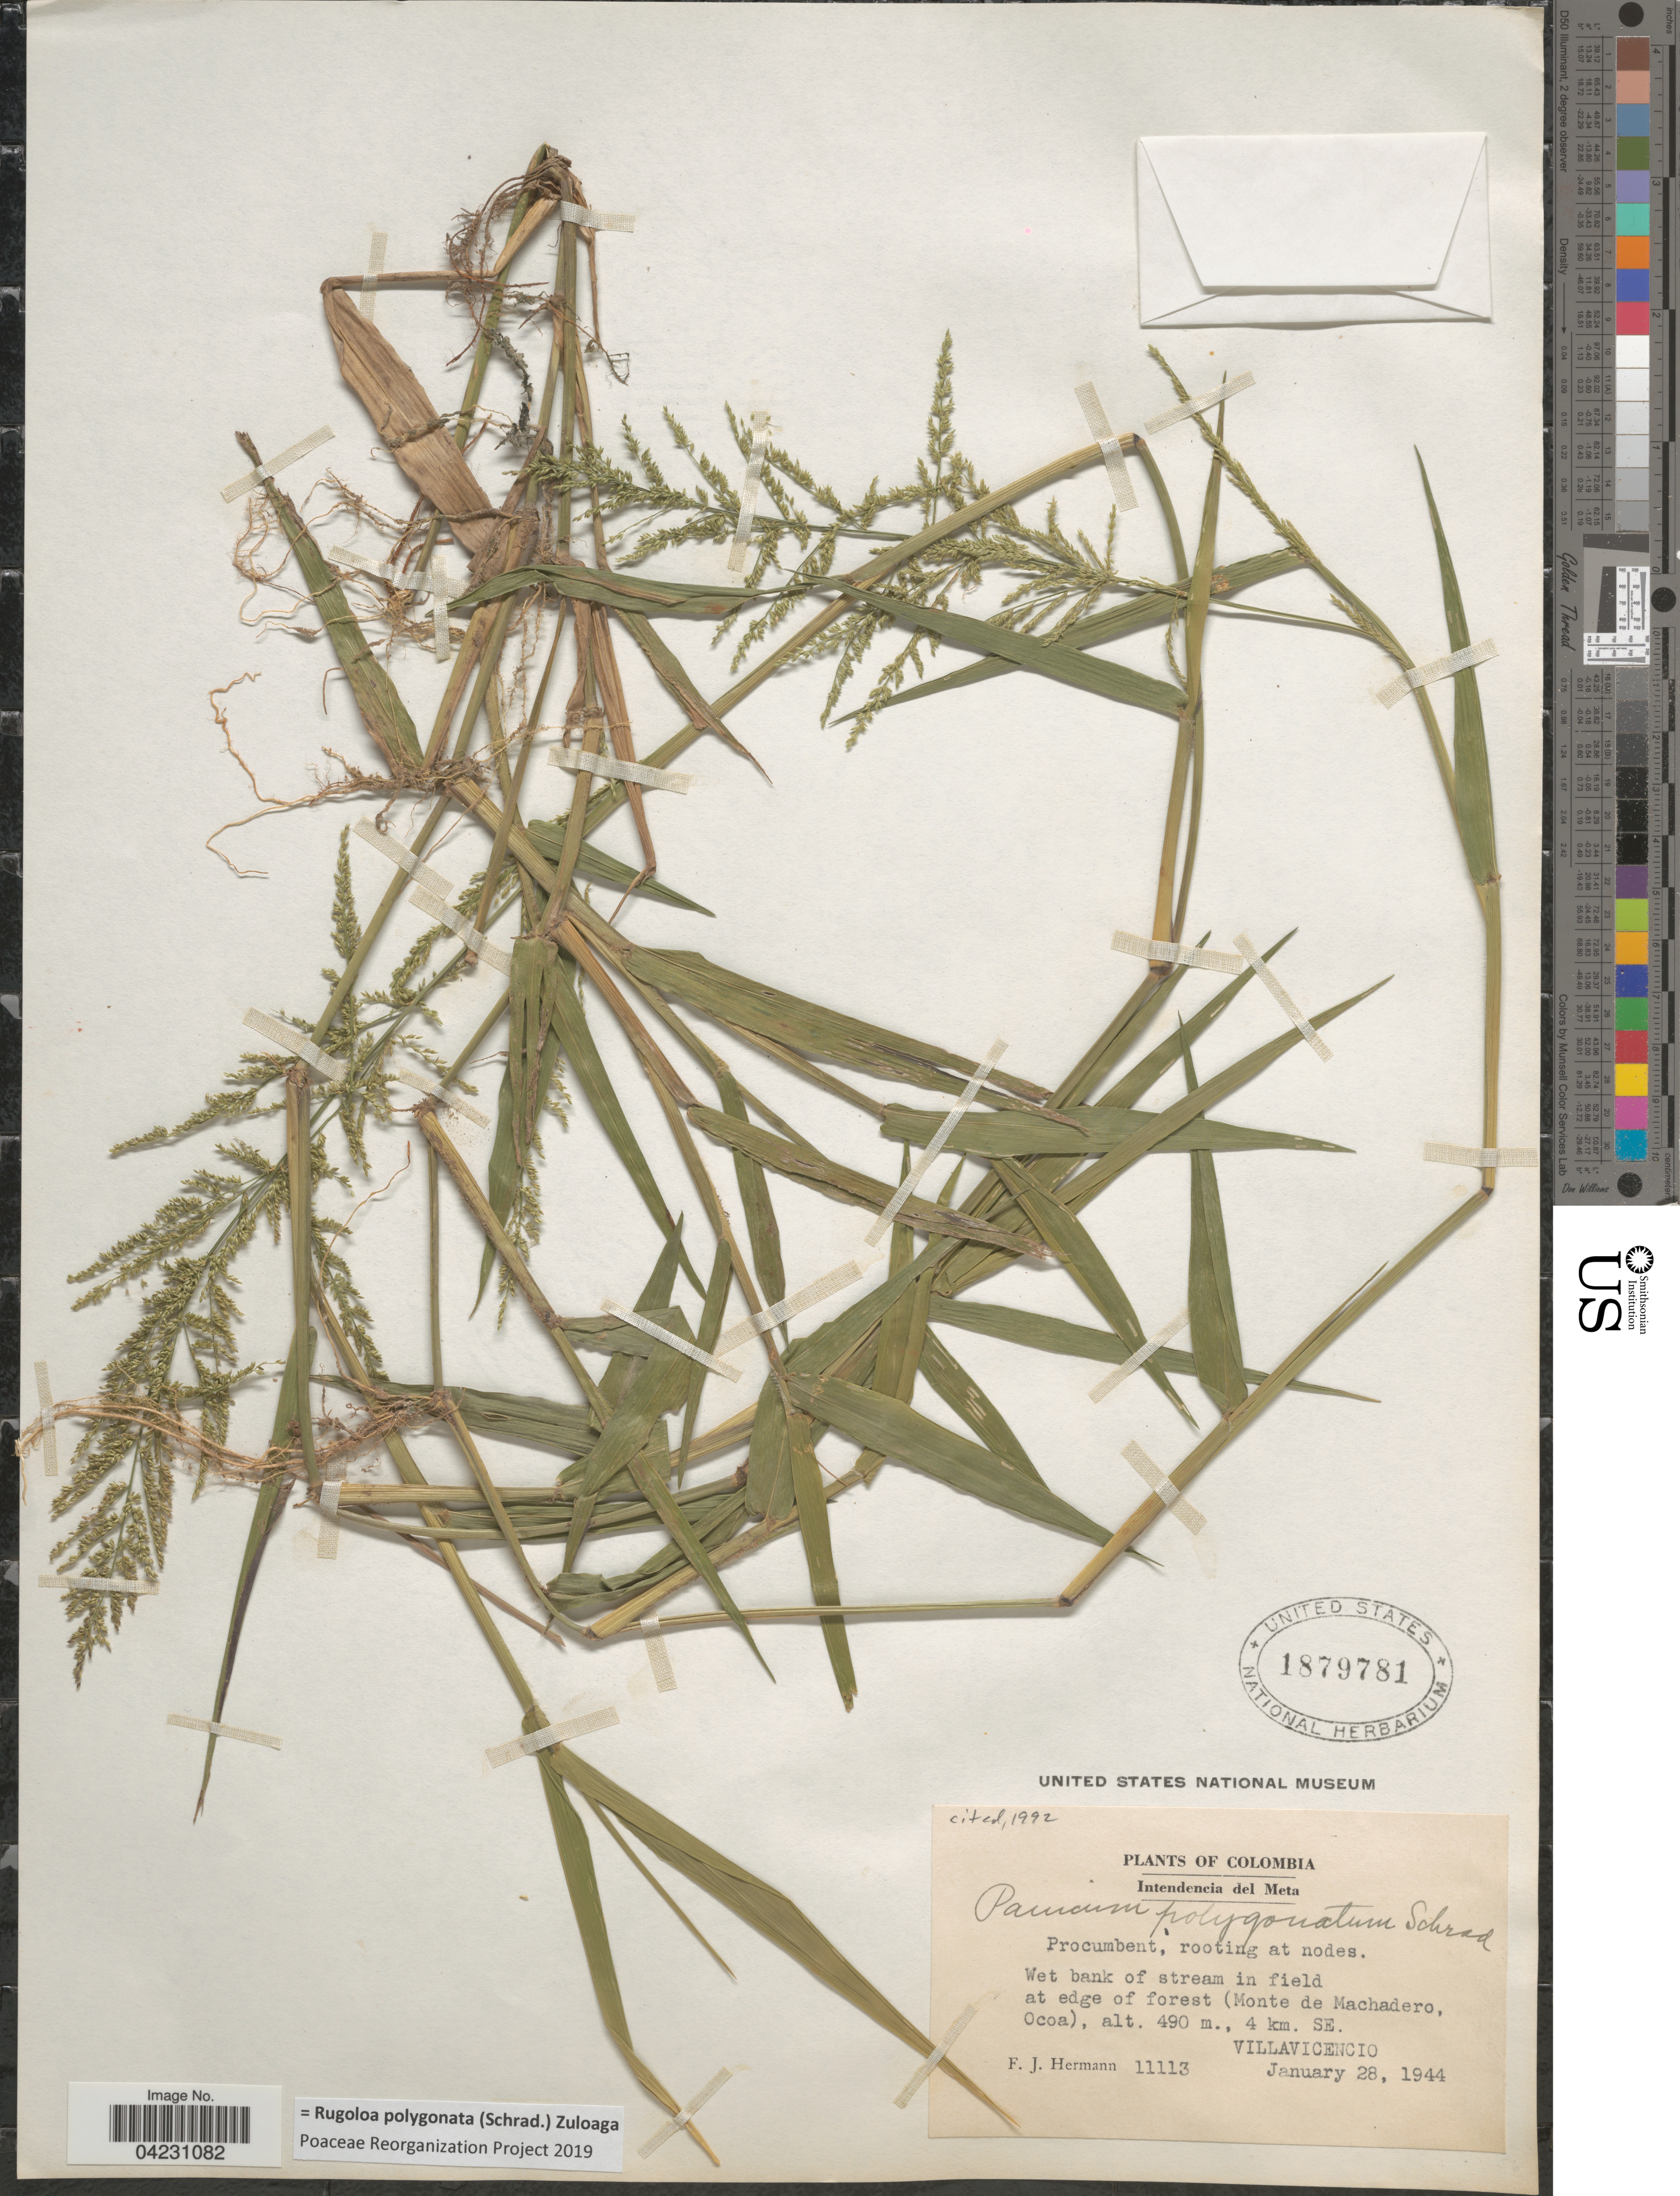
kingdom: Plantae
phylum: Tracheophyta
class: Liliopsida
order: Poales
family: Poaceae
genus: Rugoloa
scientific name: Rugoloa polygonata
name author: (Schrad.) Zuloaga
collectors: F. J. Hermann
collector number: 11113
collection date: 1944-01-28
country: Colombia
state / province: Meta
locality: Intendencia del Meta. Wet bank of stream in field at edge of forest (Monte de Machadero, Ocoa), 4 km. SE. Villavicencio.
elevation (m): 490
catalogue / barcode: US 1879781